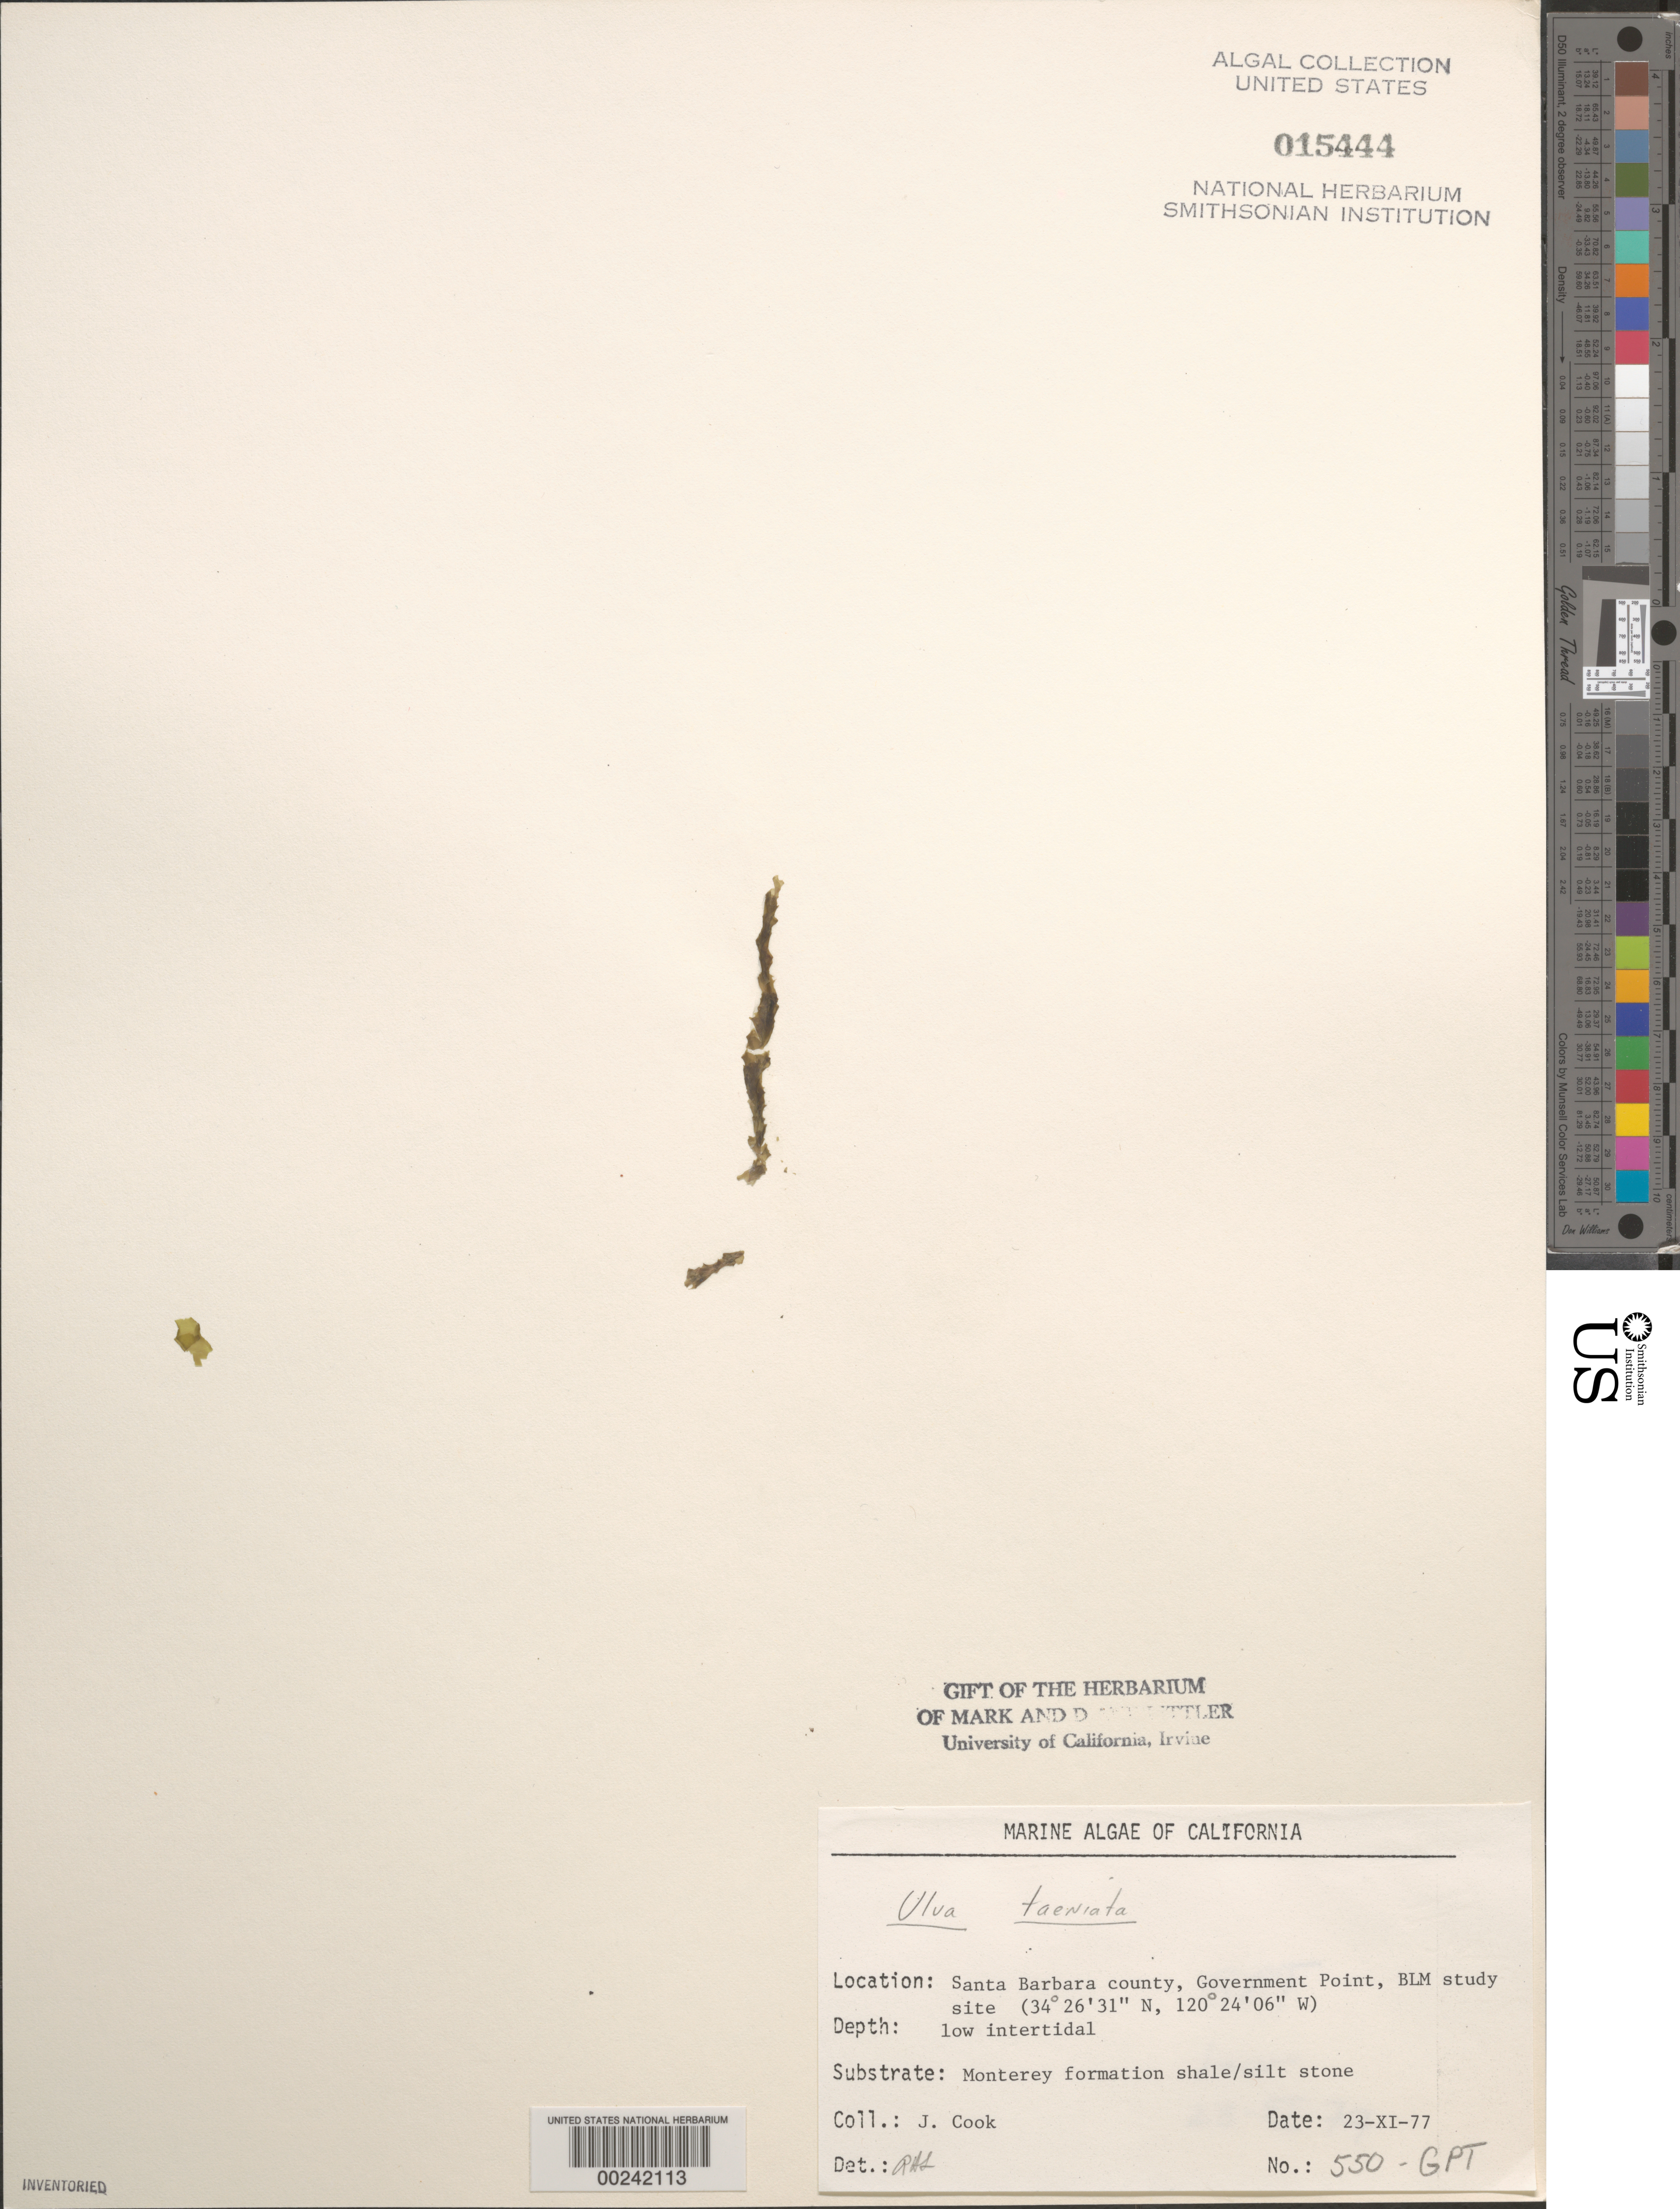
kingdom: Plantae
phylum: Chlorophyta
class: Ulvophyceae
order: Ulvales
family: Ulvaceae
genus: Ulva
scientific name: Ulva taeniata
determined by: Sims, Robert H.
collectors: J. Cook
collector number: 550-gpt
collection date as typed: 23 Nov 1977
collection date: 1977-11-23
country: United States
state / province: California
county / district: Santa Barbara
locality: Government Point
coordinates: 34 26'31"N, 120 24'06"W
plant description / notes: BLM-SOCALBIGHT Rocky Intertidal Survey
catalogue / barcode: US 15444